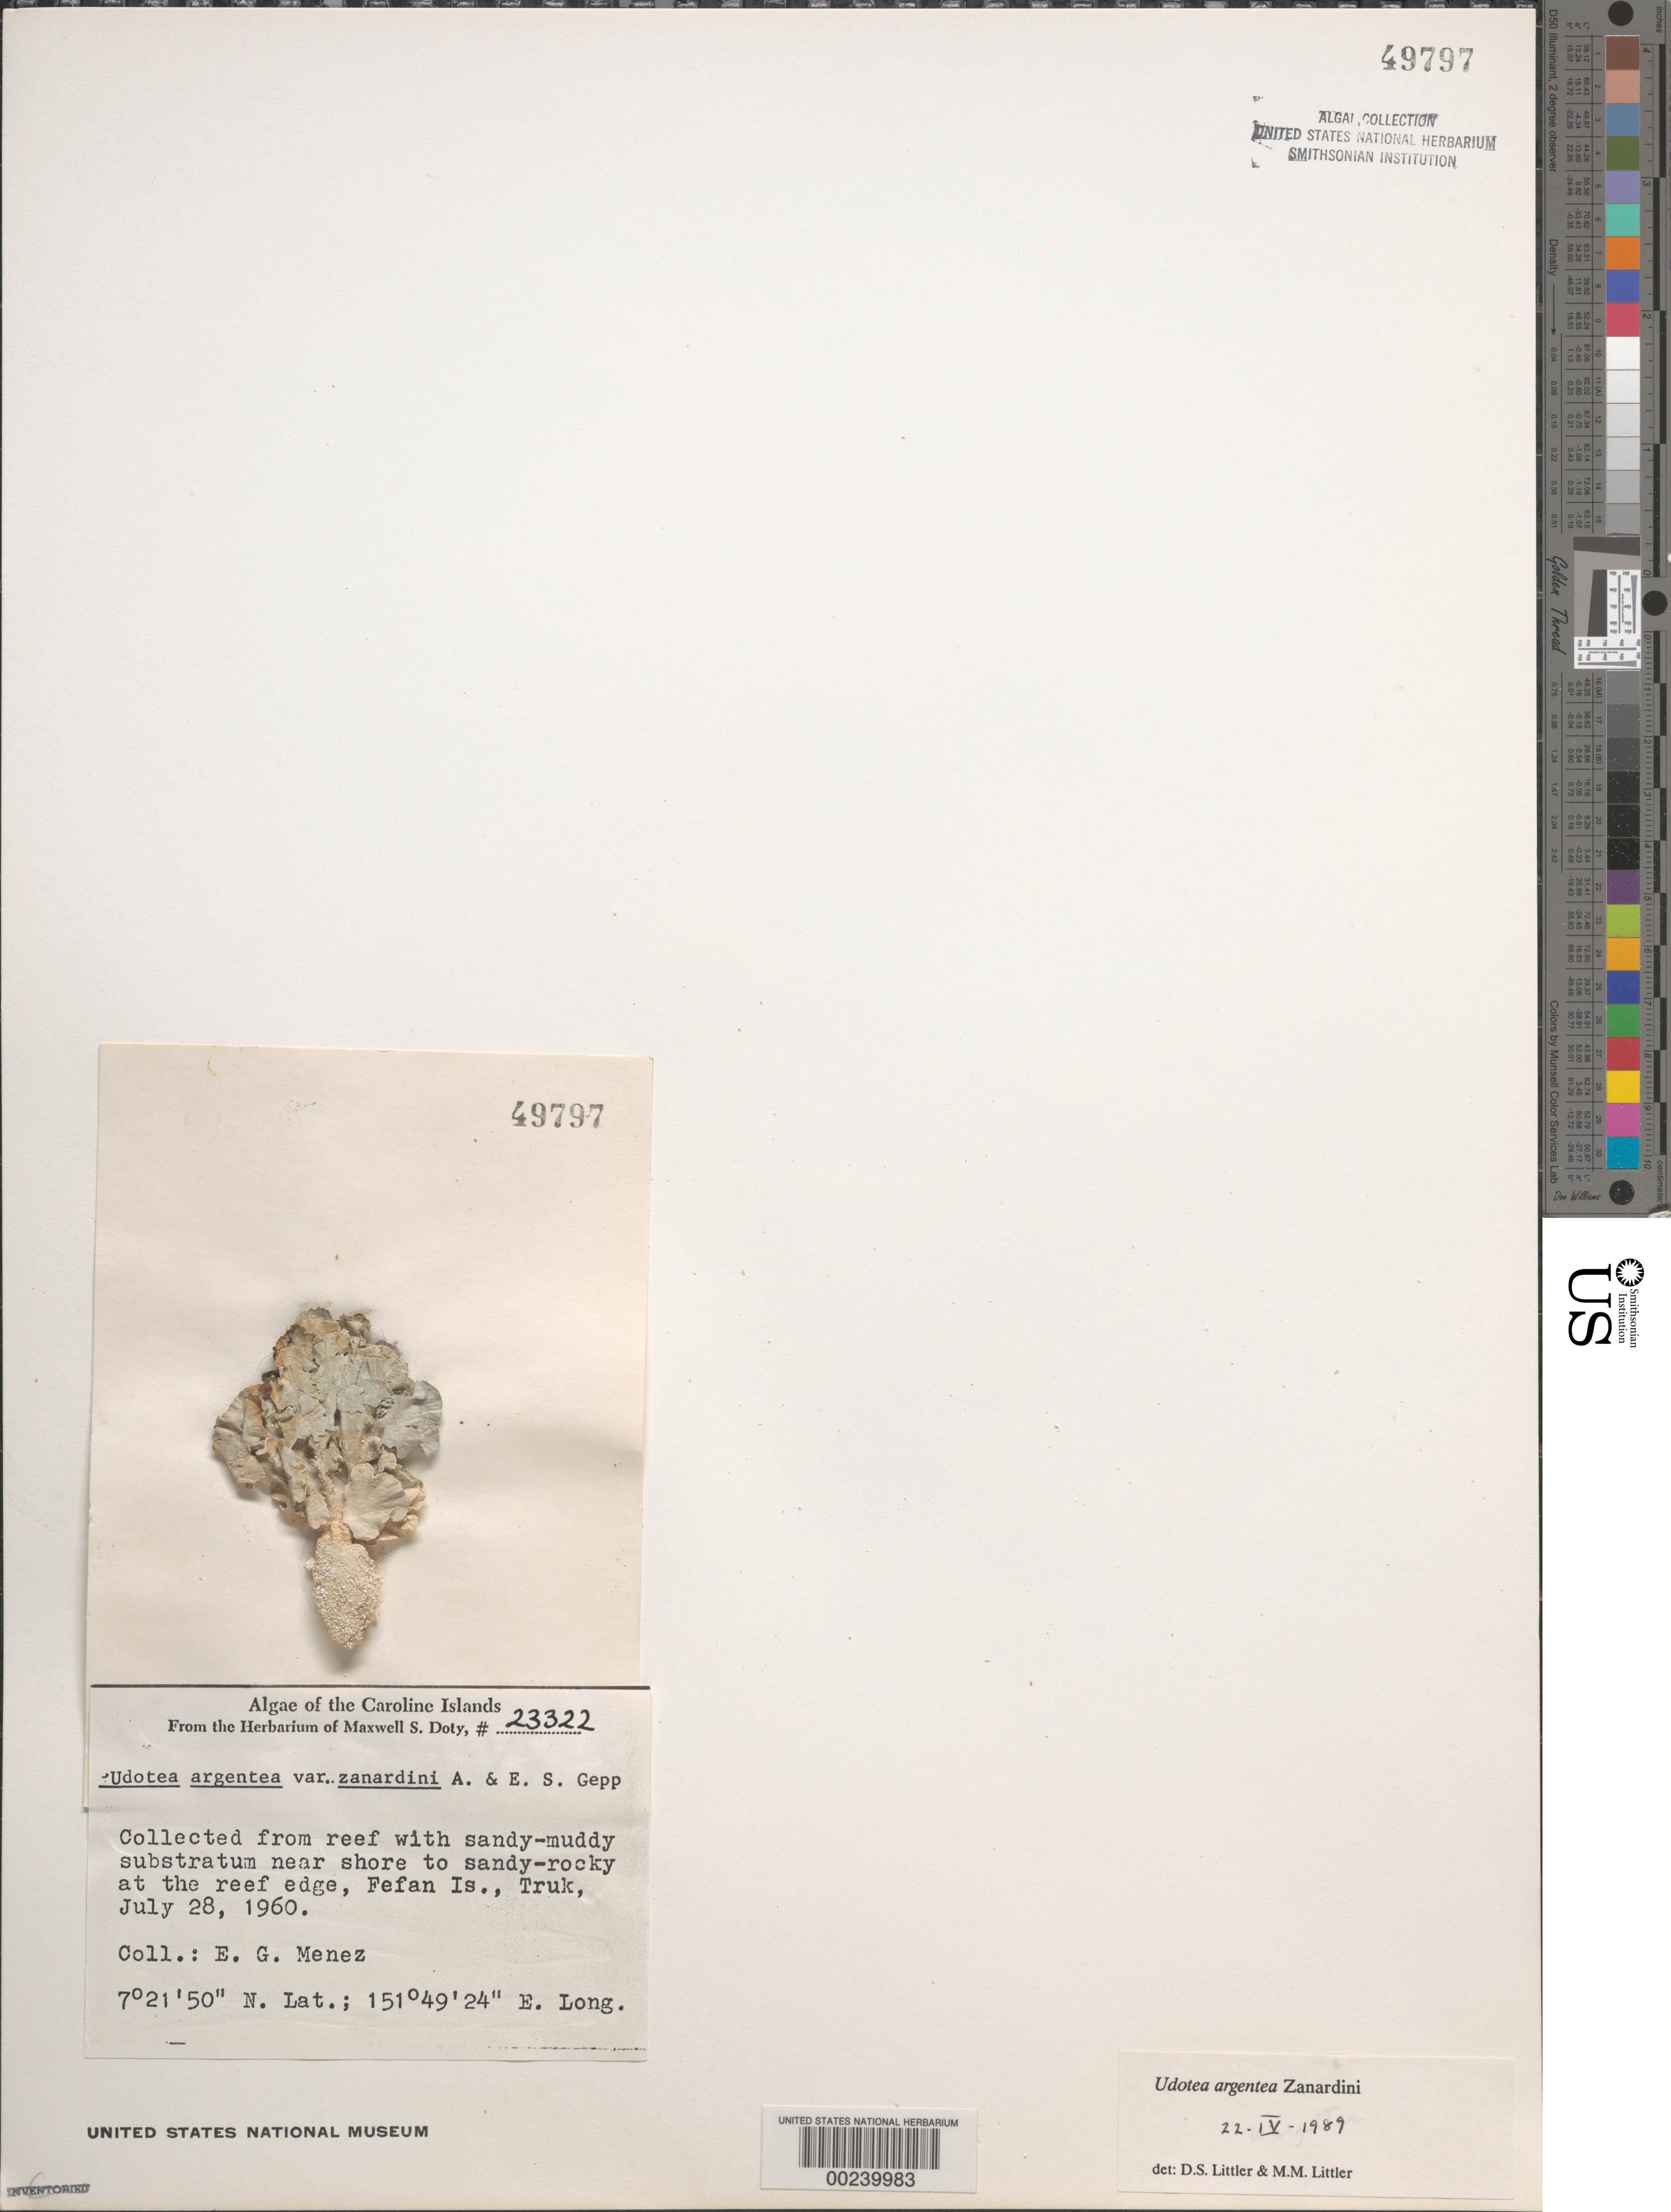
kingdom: Plantae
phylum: Chlorophyta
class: Ulvophyceae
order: Bryopsidales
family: Udoteaceae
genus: Udotea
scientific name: Udotea argentea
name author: Zanardini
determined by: Littler, D. S.; Littler, M. M.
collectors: Meñez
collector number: MSD 23322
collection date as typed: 28 Jul 1960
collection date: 1960-07-28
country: Micronesia, Federated States of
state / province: Truk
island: Fefan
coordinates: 7 21' 50" N, 151 49' 24" E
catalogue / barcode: US 49797